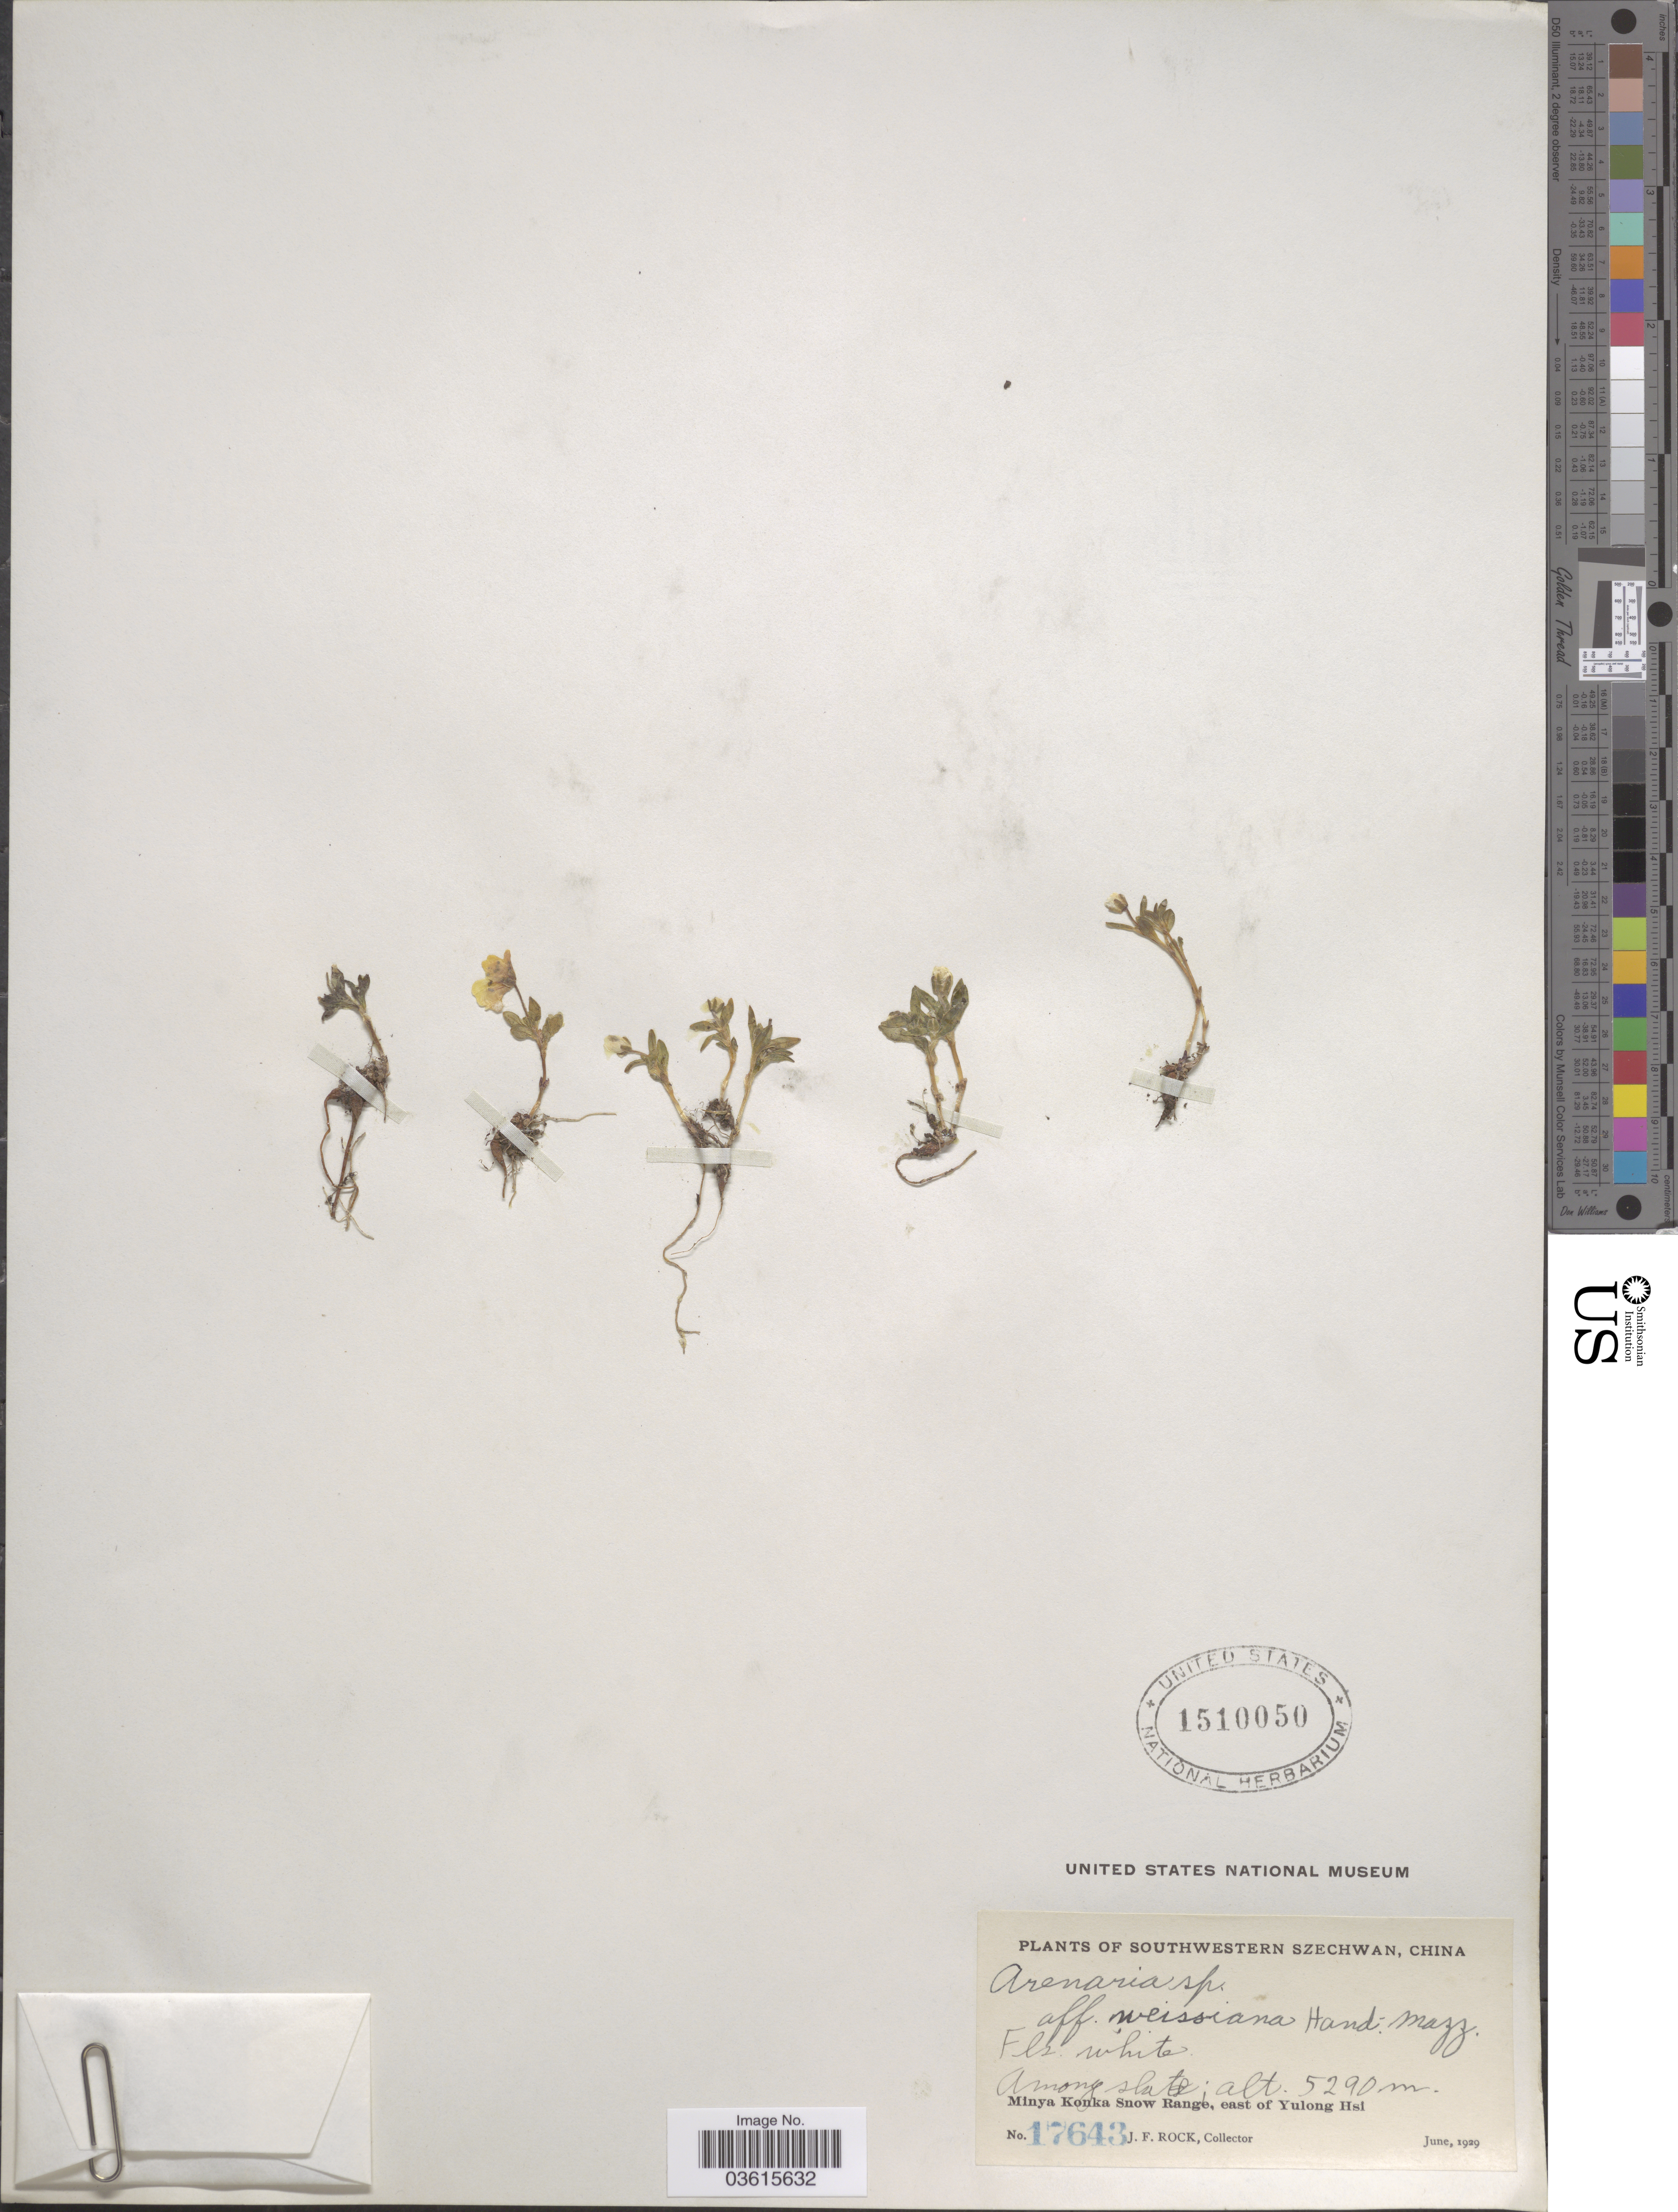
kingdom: Plantae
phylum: Tracheophyta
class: Magnoliopsida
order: Caryophyllales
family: Caryophyllaceae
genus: Odontostemma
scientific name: Odontostemma weissianum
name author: (Hand.-Mazz.) Rabeler & W.L. Wagner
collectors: J. Rock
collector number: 17643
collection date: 1929-06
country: China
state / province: Sichuan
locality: Southwestern Szechwan. Minya Konka Snow Range, east of Yulong Hsi.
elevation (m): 5290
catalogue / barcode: US 1510050